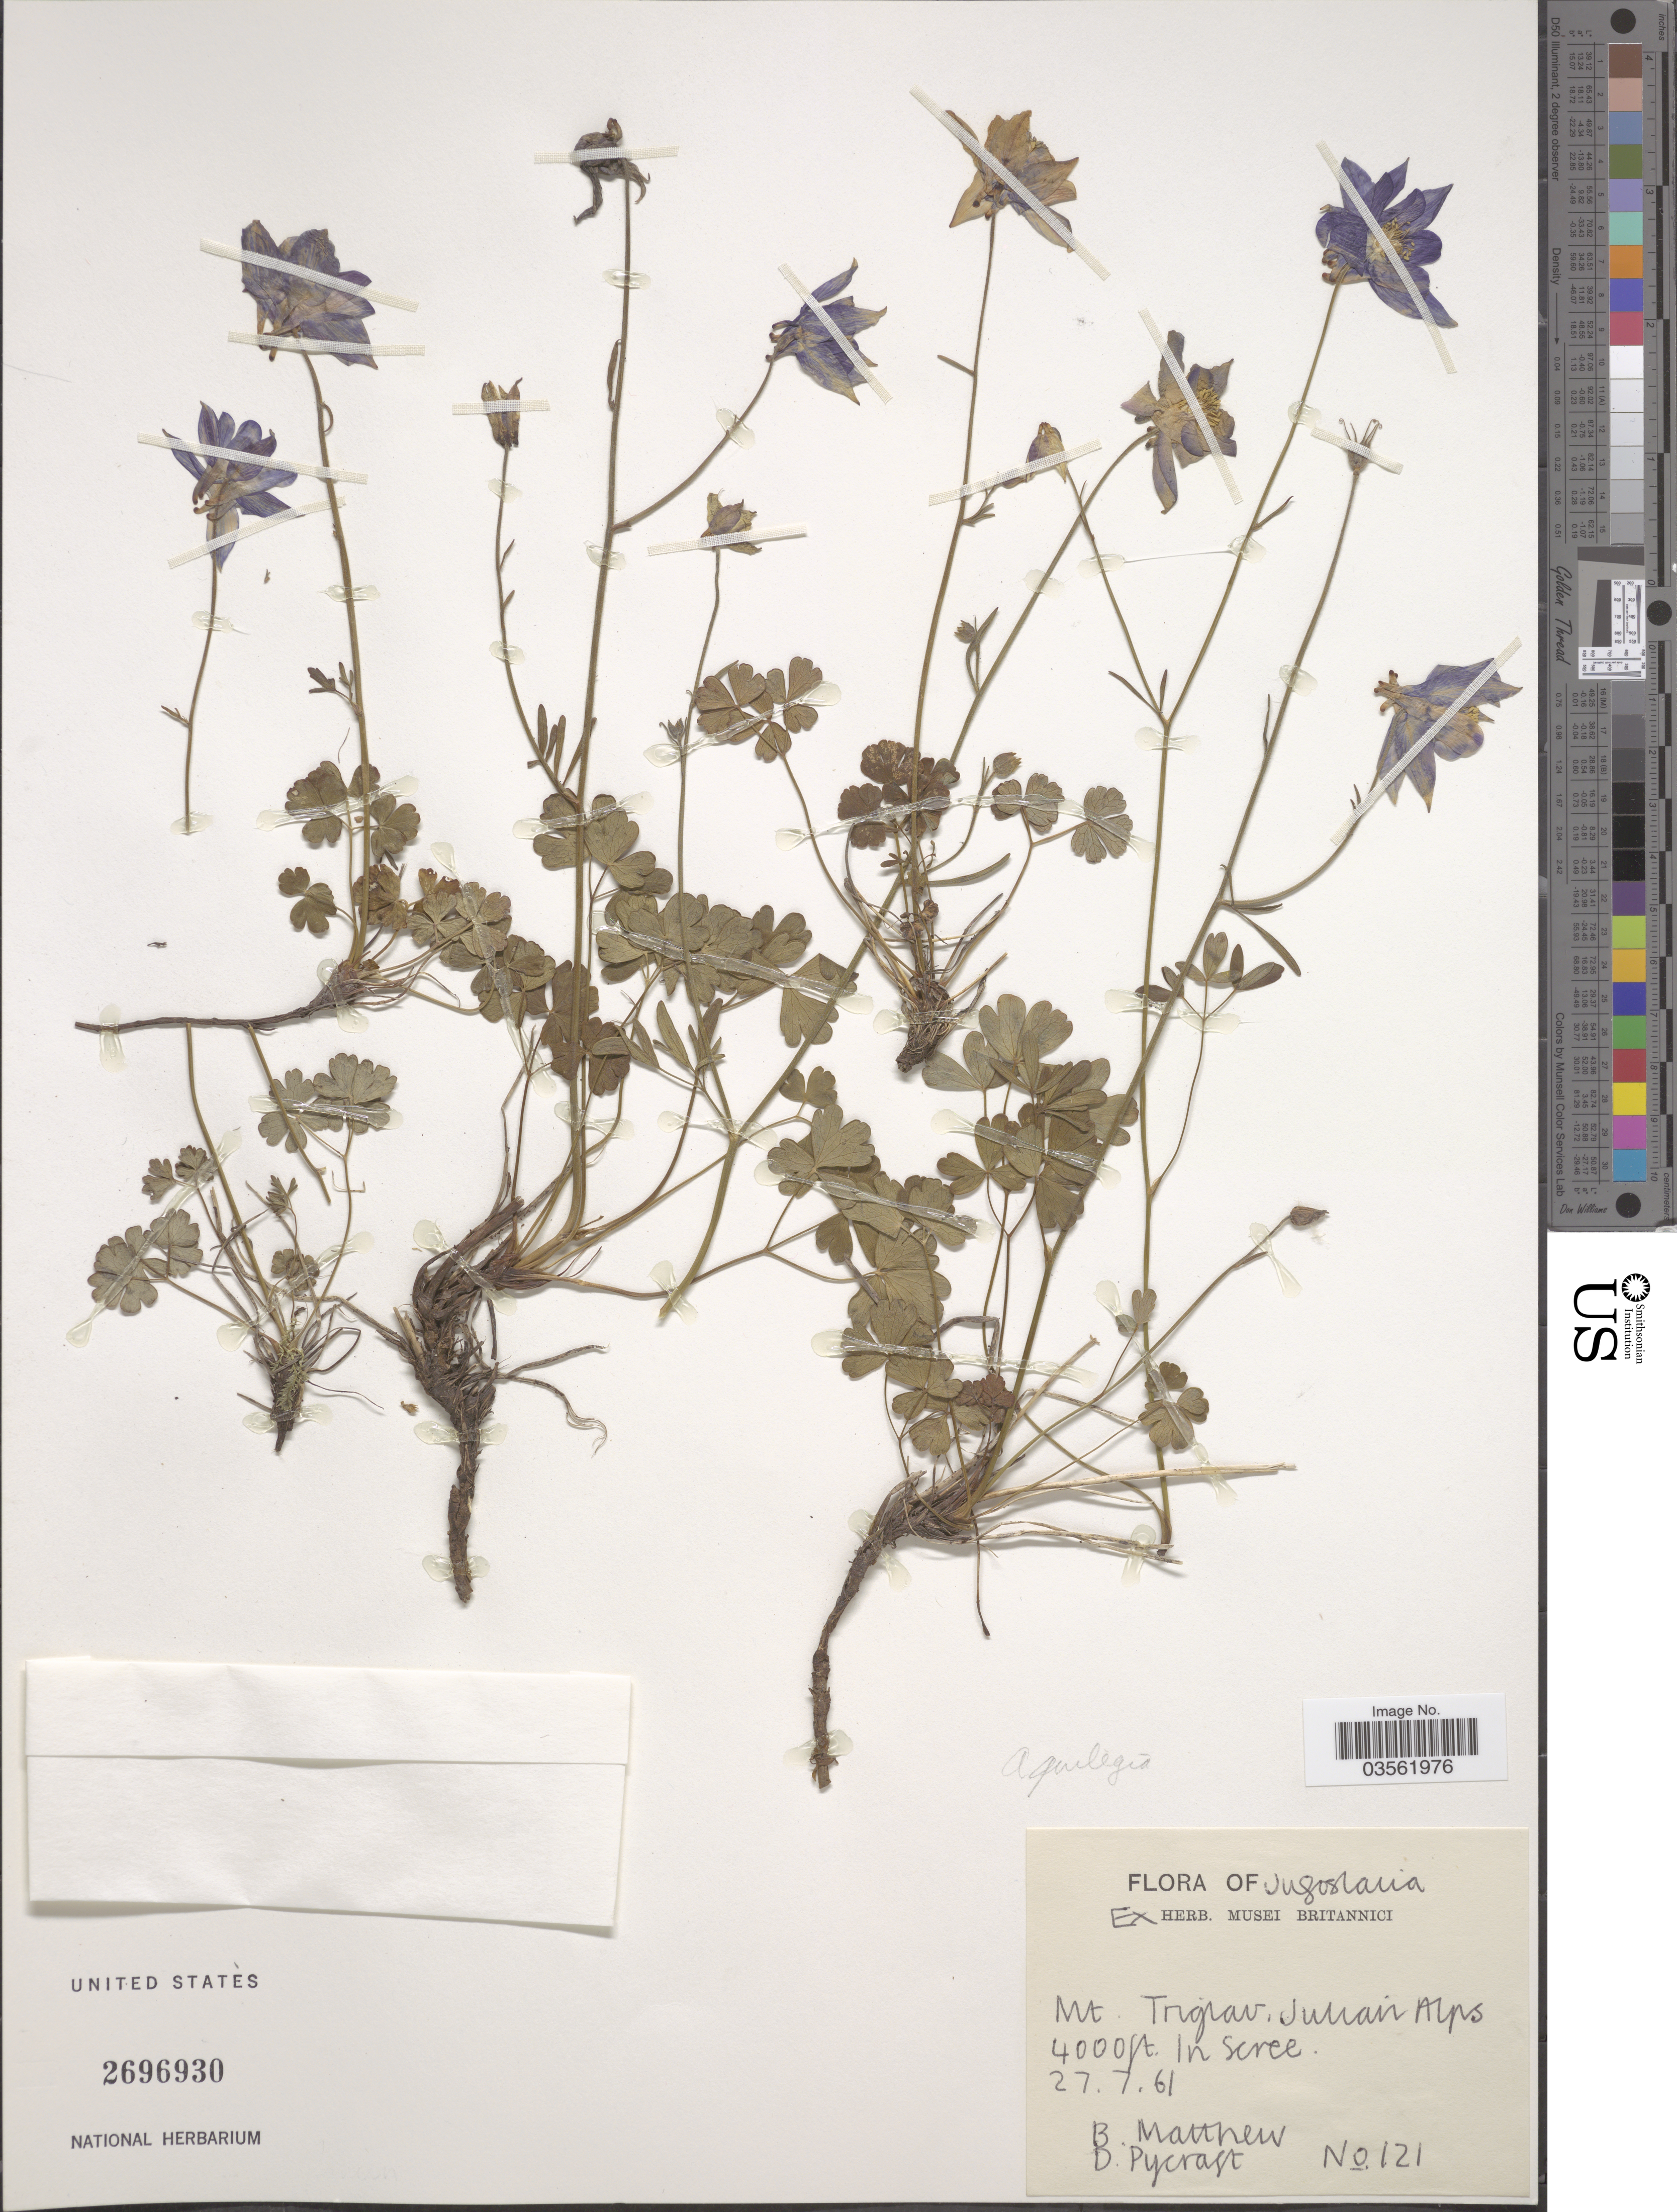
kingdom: Plantae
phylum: Tracheophyta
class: Magnoliopsida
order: Ranunculales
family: Ranunculaceae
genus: Aquilegia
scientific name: Aquilegia sp.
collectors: B. Matthew & D. Pycraft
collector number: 121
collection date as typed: Transcribed d/m/y: 27/7/61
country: Slovenia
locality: Jugoslavia. Mt. Triglav, Julian Alps.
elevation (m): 1219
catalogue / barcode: US 2696930